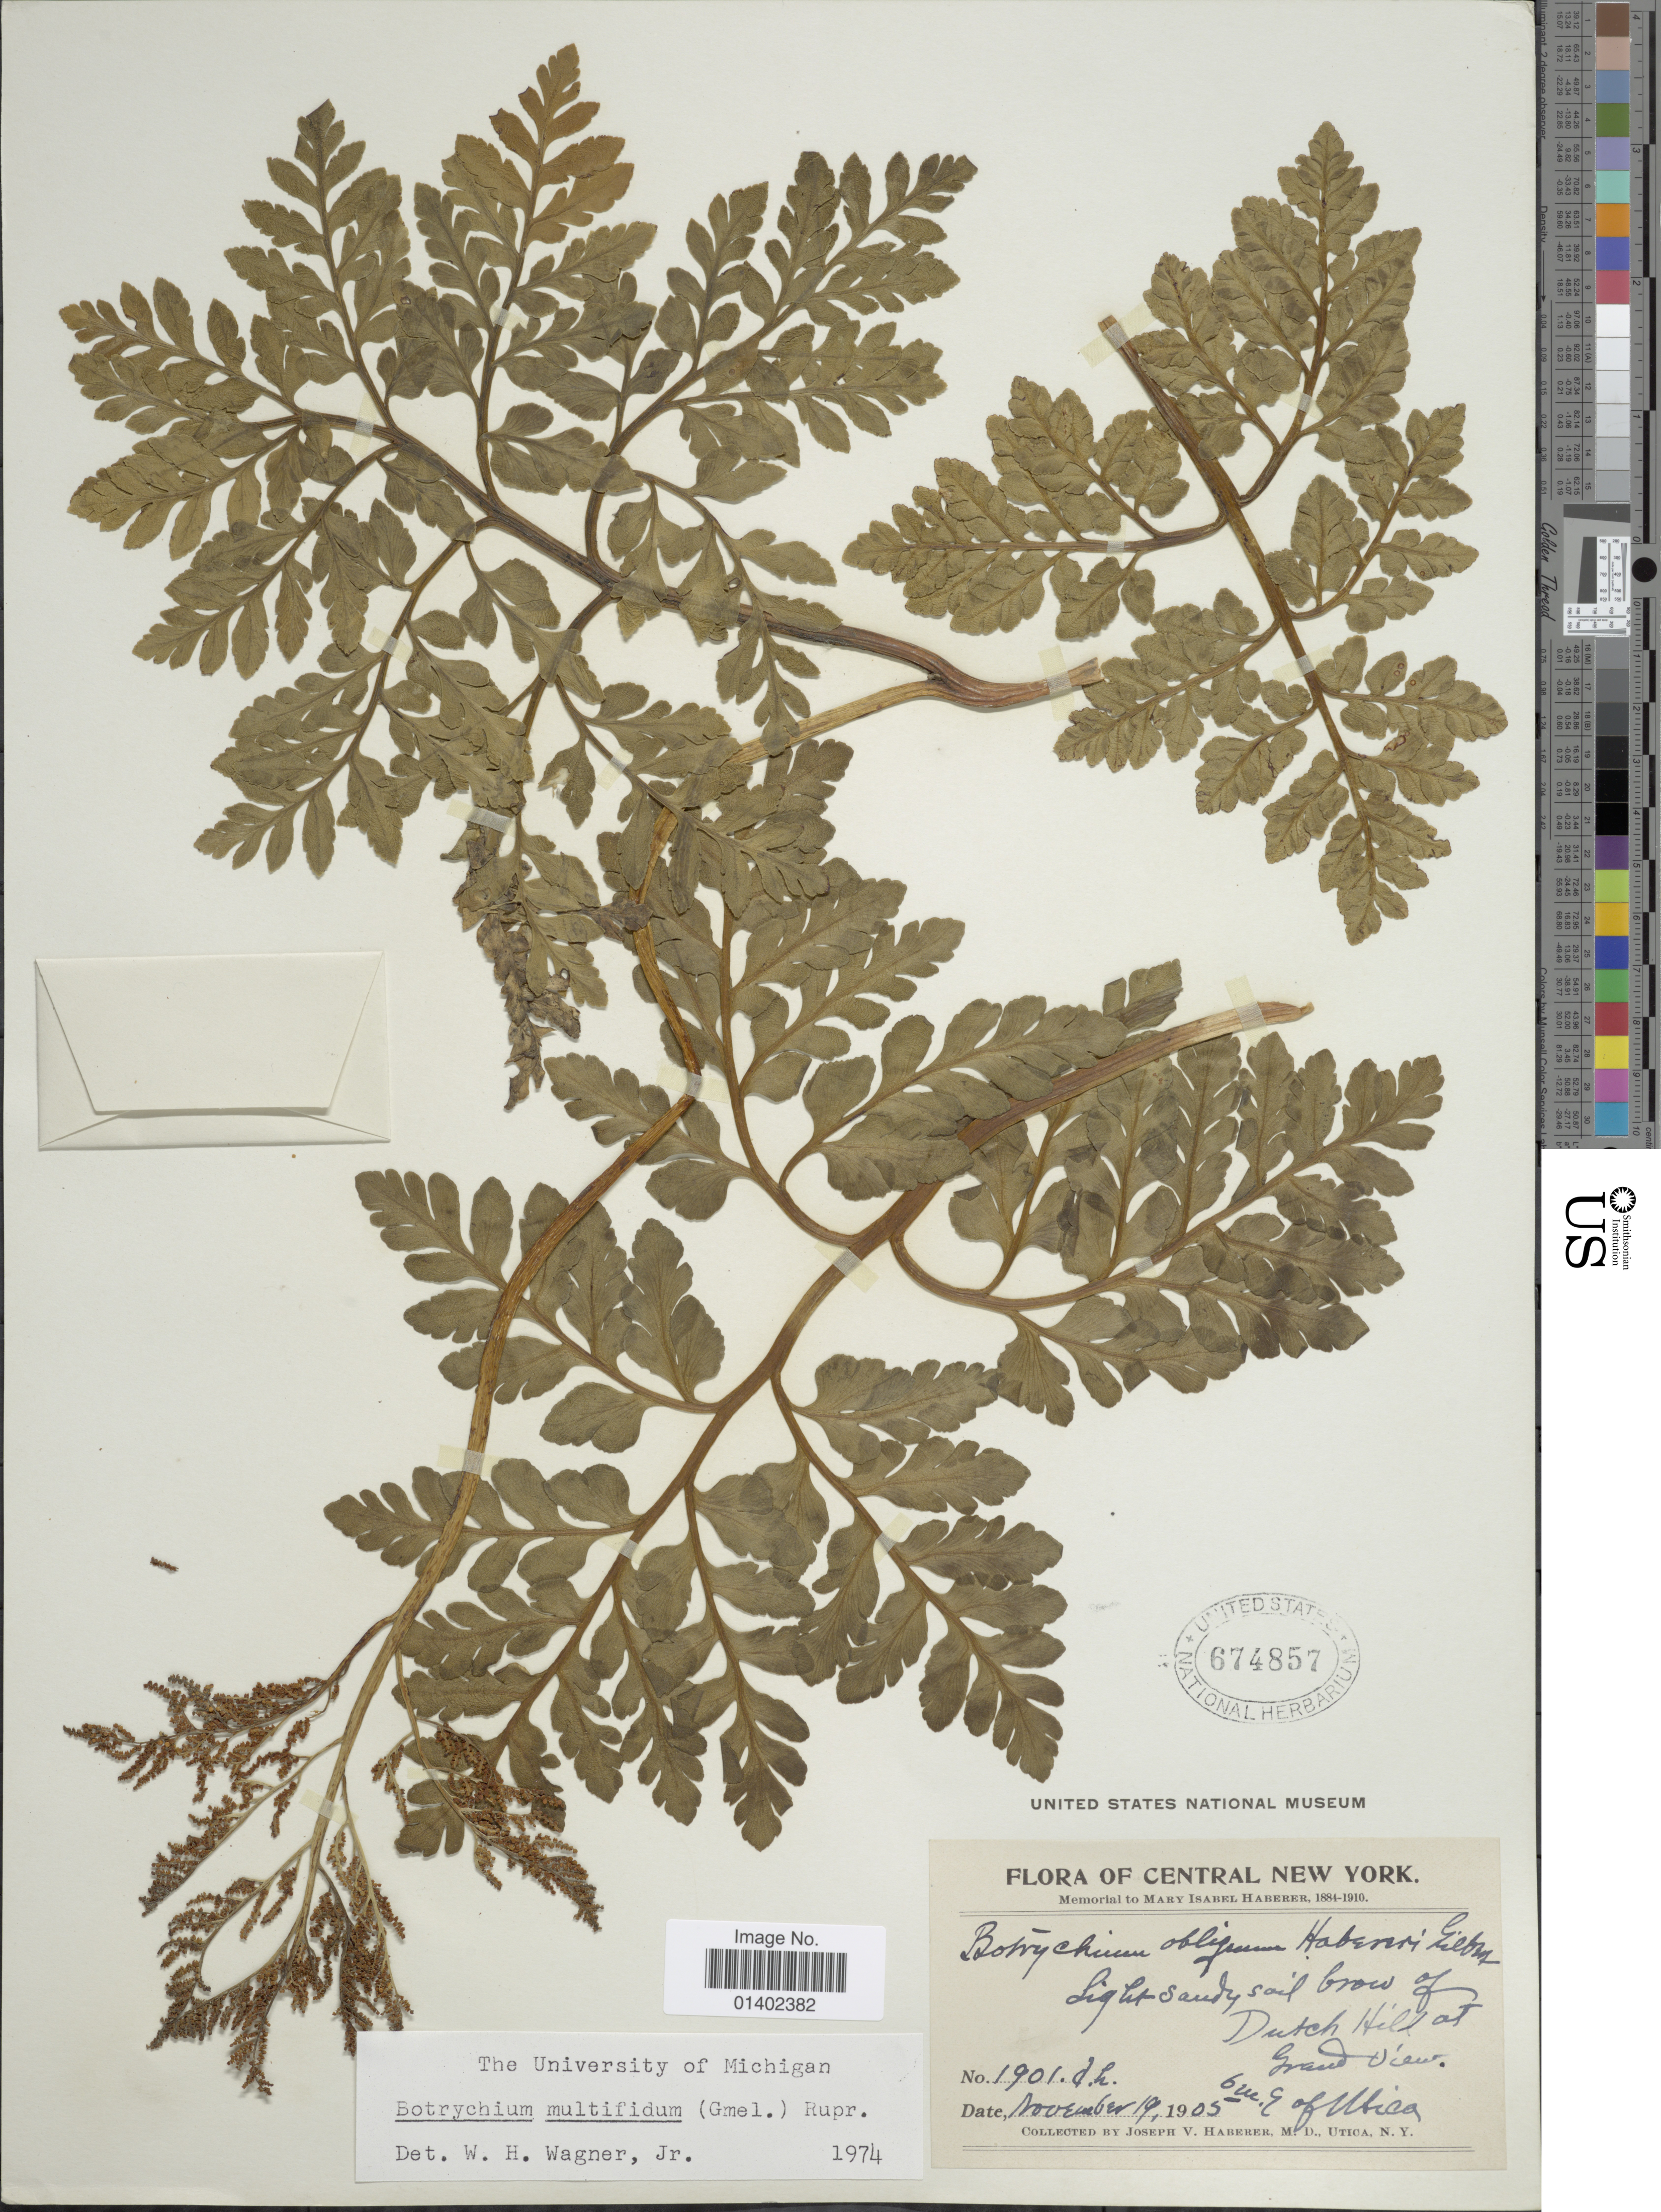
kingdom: Plantae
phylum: Tracheophyta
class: Polypodiopsida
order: Ophioglossales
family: Ophioglossaceae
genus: Botrychium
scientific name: Botrychium multifidum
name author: (J.F. Gmel.) Rupr.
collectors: J. V. Haberer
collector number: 1901 d.h.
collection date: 1905-11-19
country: United States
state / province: New York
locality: Central New York, Dutch Hill at Grand View, E of Utica.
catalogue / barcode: US 674857